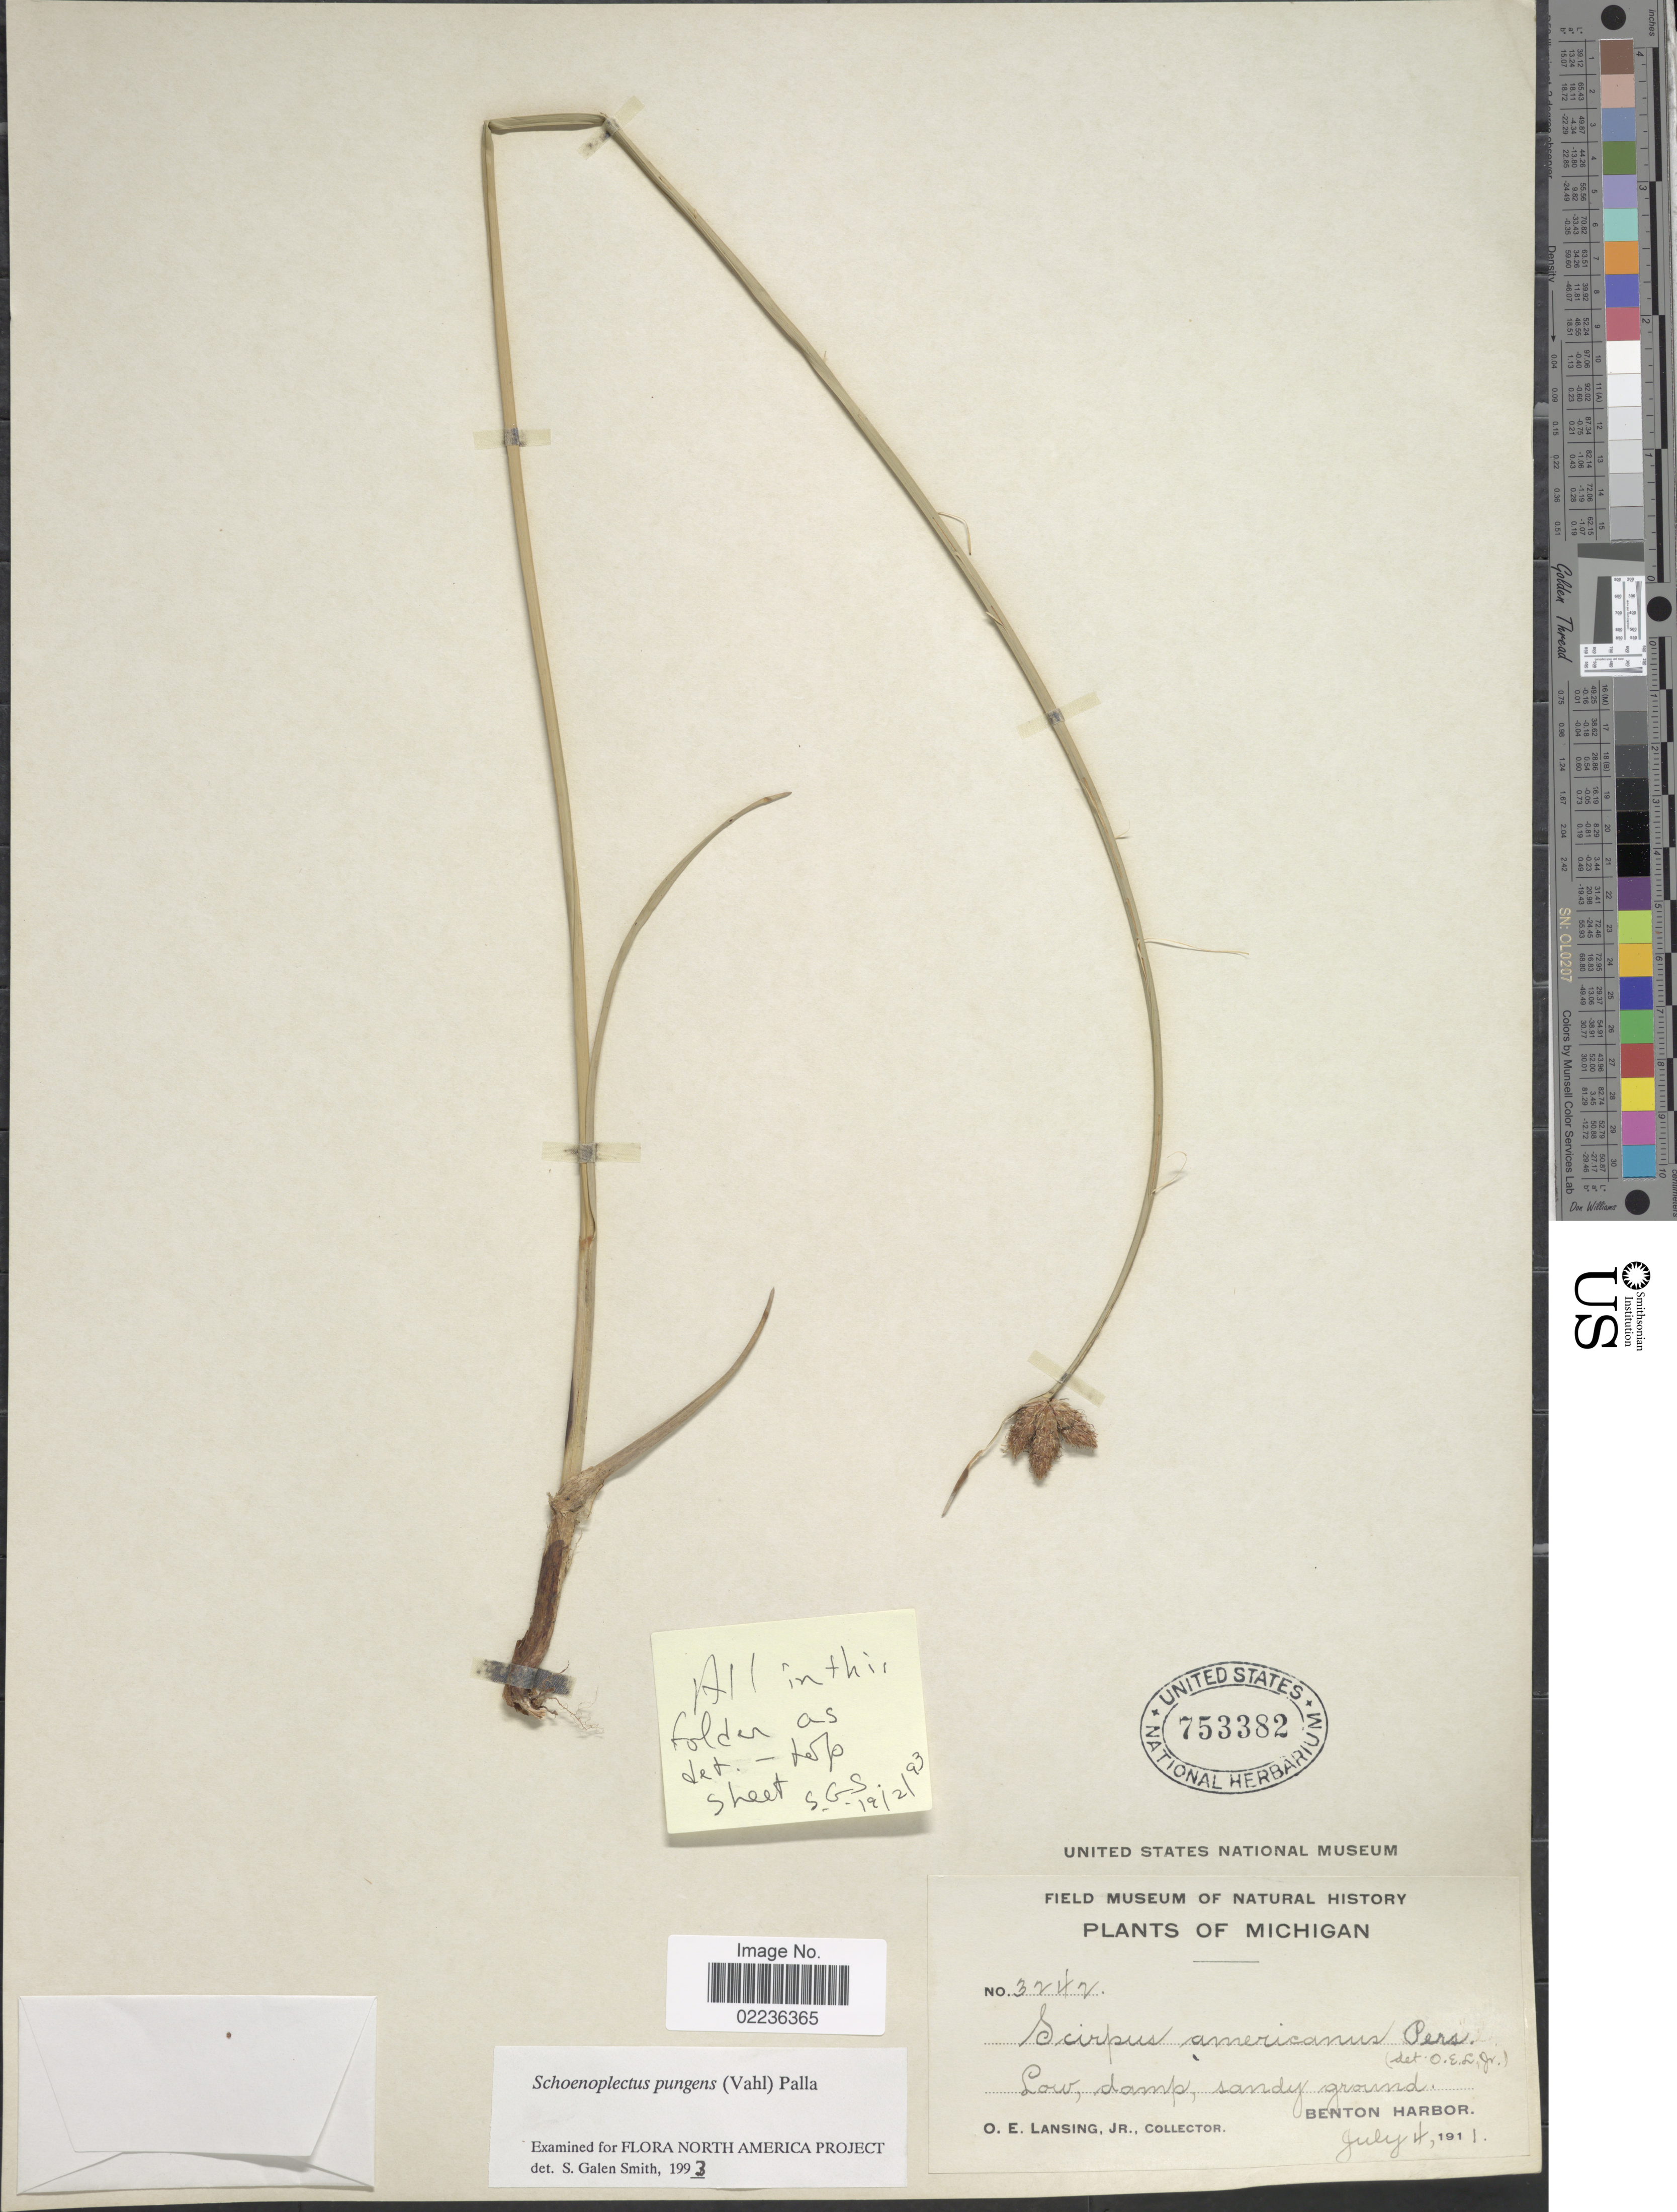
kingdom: Plantae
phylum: Tracheophyta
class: Liliopsida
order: Poales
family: Cyperaceae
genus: Schoenoplectus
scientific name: Schoenoplectus pungens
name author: (Vahl) Palla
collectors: O. Lansing Jr.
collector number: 3242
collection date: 1911-07-04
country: United States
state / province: Michigan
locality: Low, damp, sandy ground, Benton Harbor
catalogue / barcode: US 753382